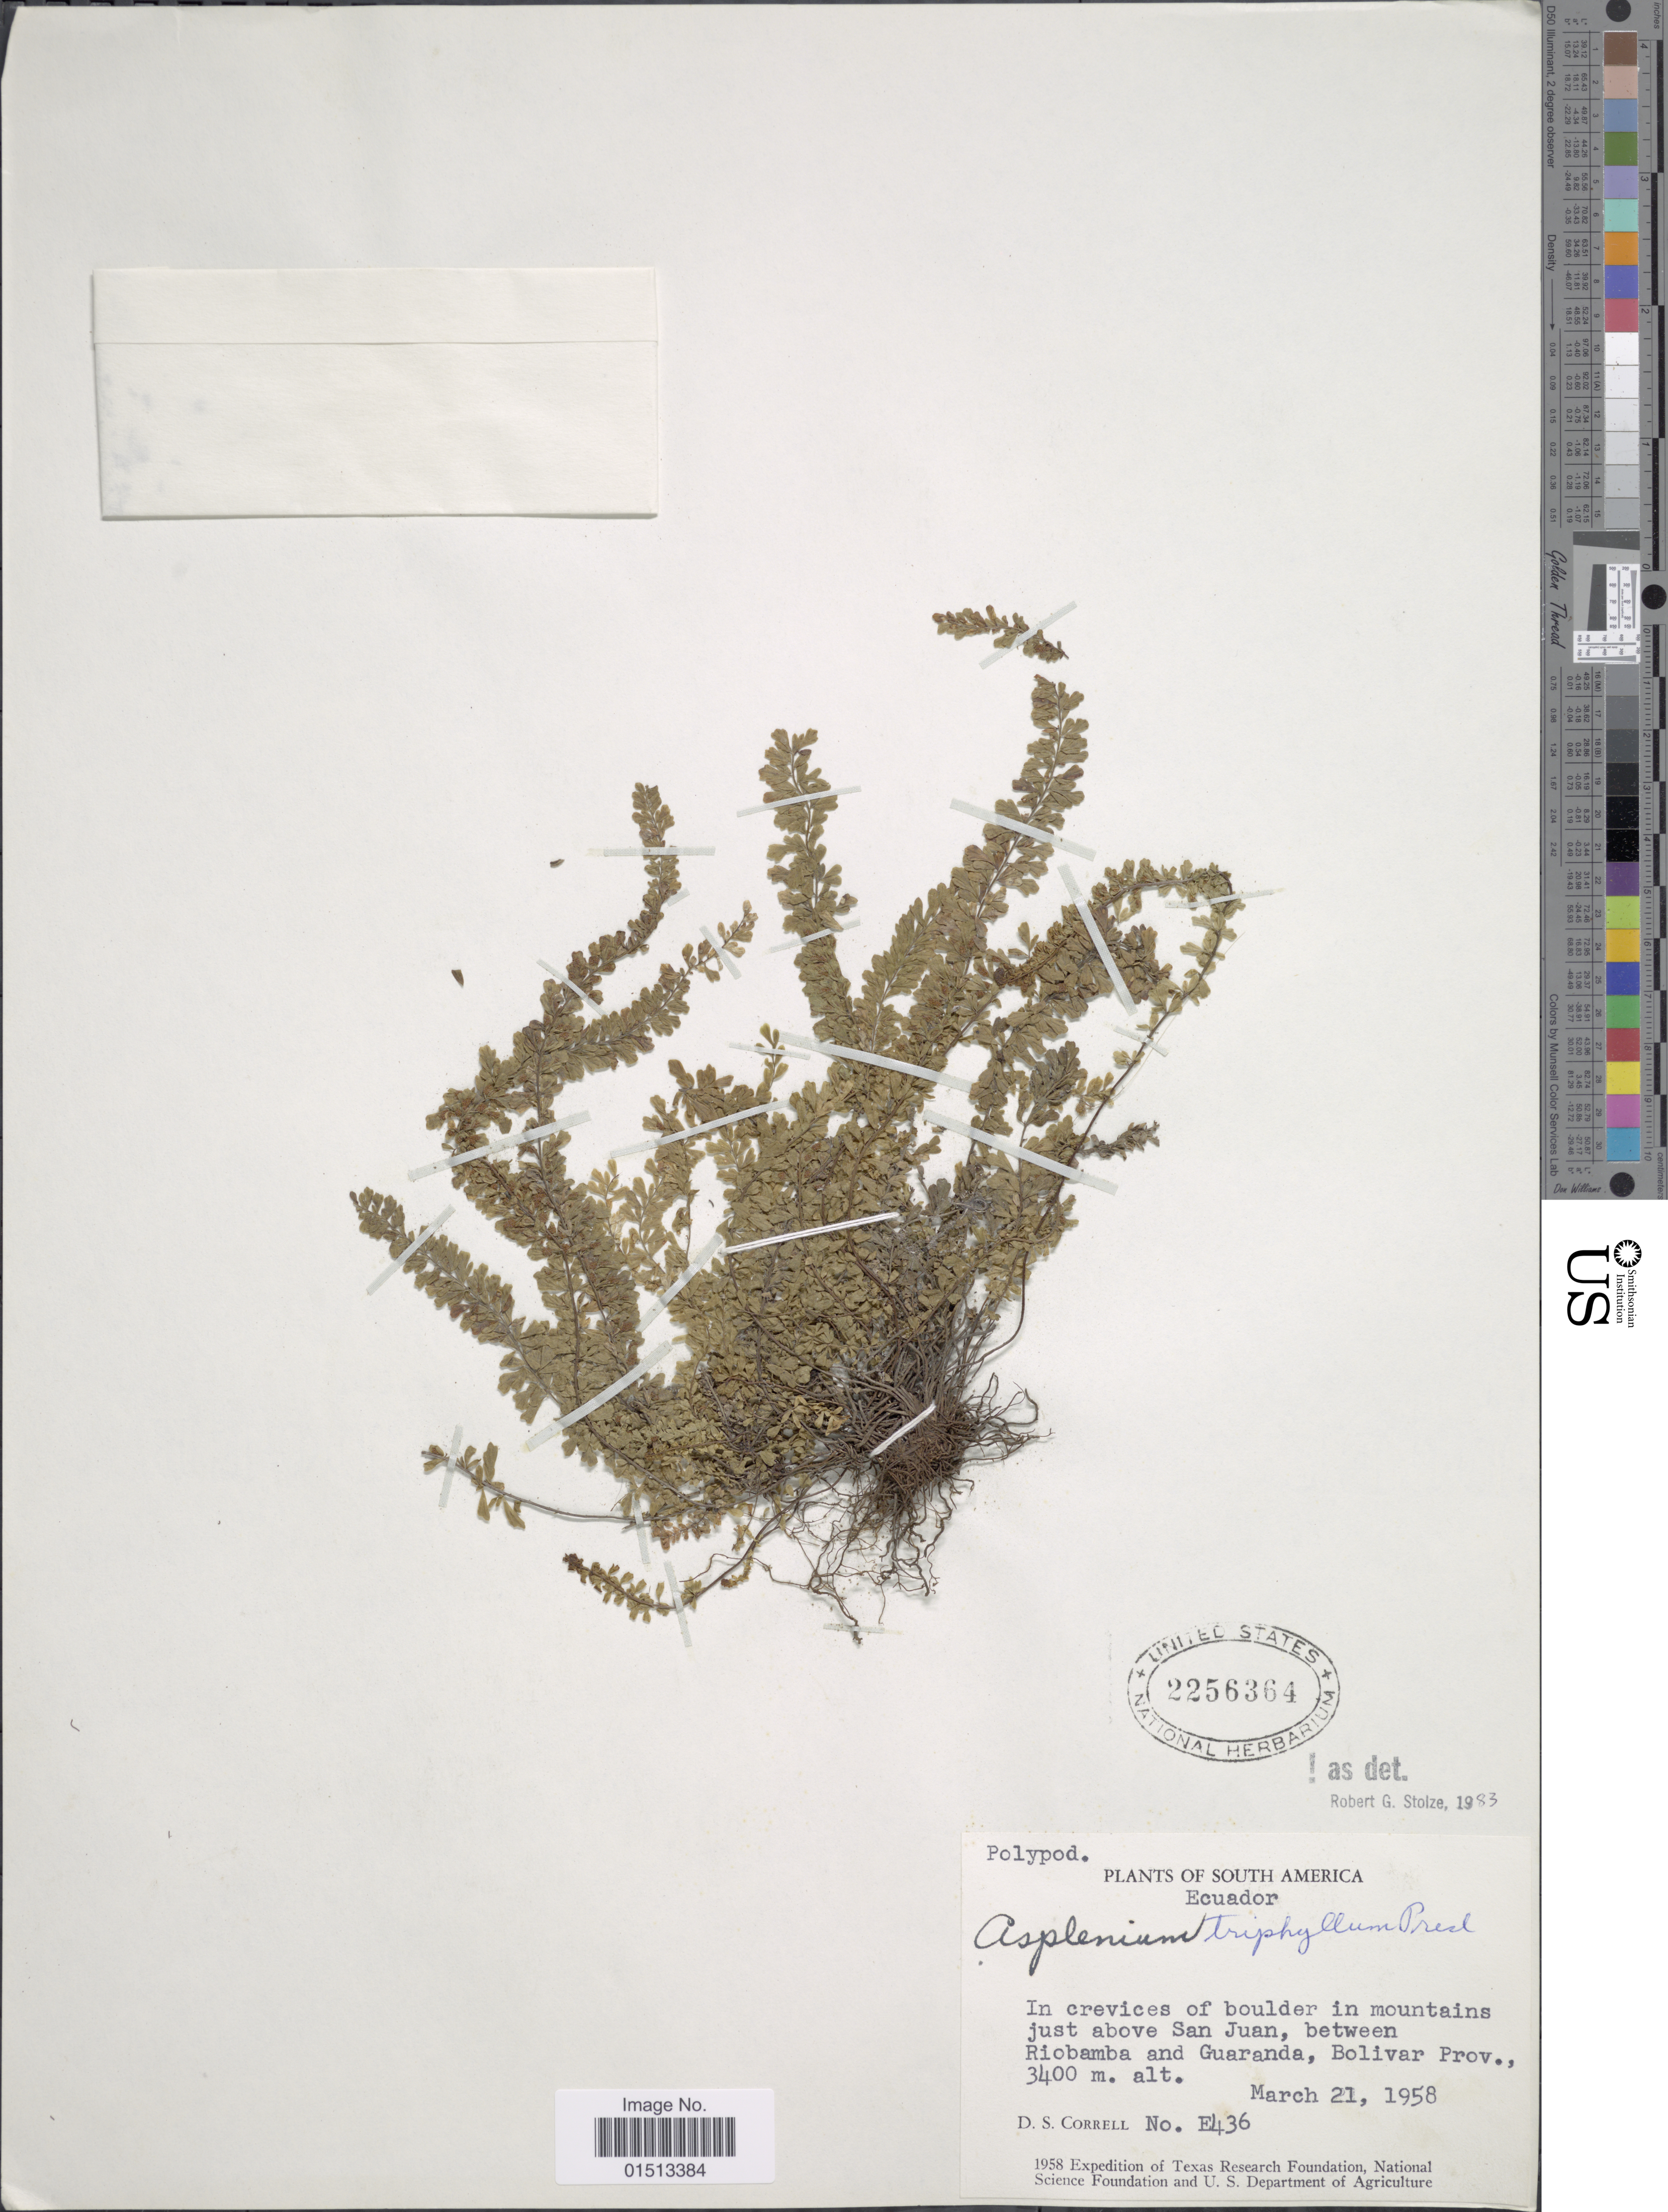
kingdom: Plantae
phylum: Tracheophyta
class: Polypodiopsida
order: Polypodiales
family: Aspleniaceae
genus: Asplenium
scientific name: Asplenium triphyllum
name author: C. Presl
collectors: D. S. Correll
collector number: E436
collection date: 1958-03-21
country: Ecuador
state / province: Bolívar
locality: In mountains just above San Juan, between Riobamba and Guaranda.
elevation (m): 3400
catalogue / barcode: US 2256364